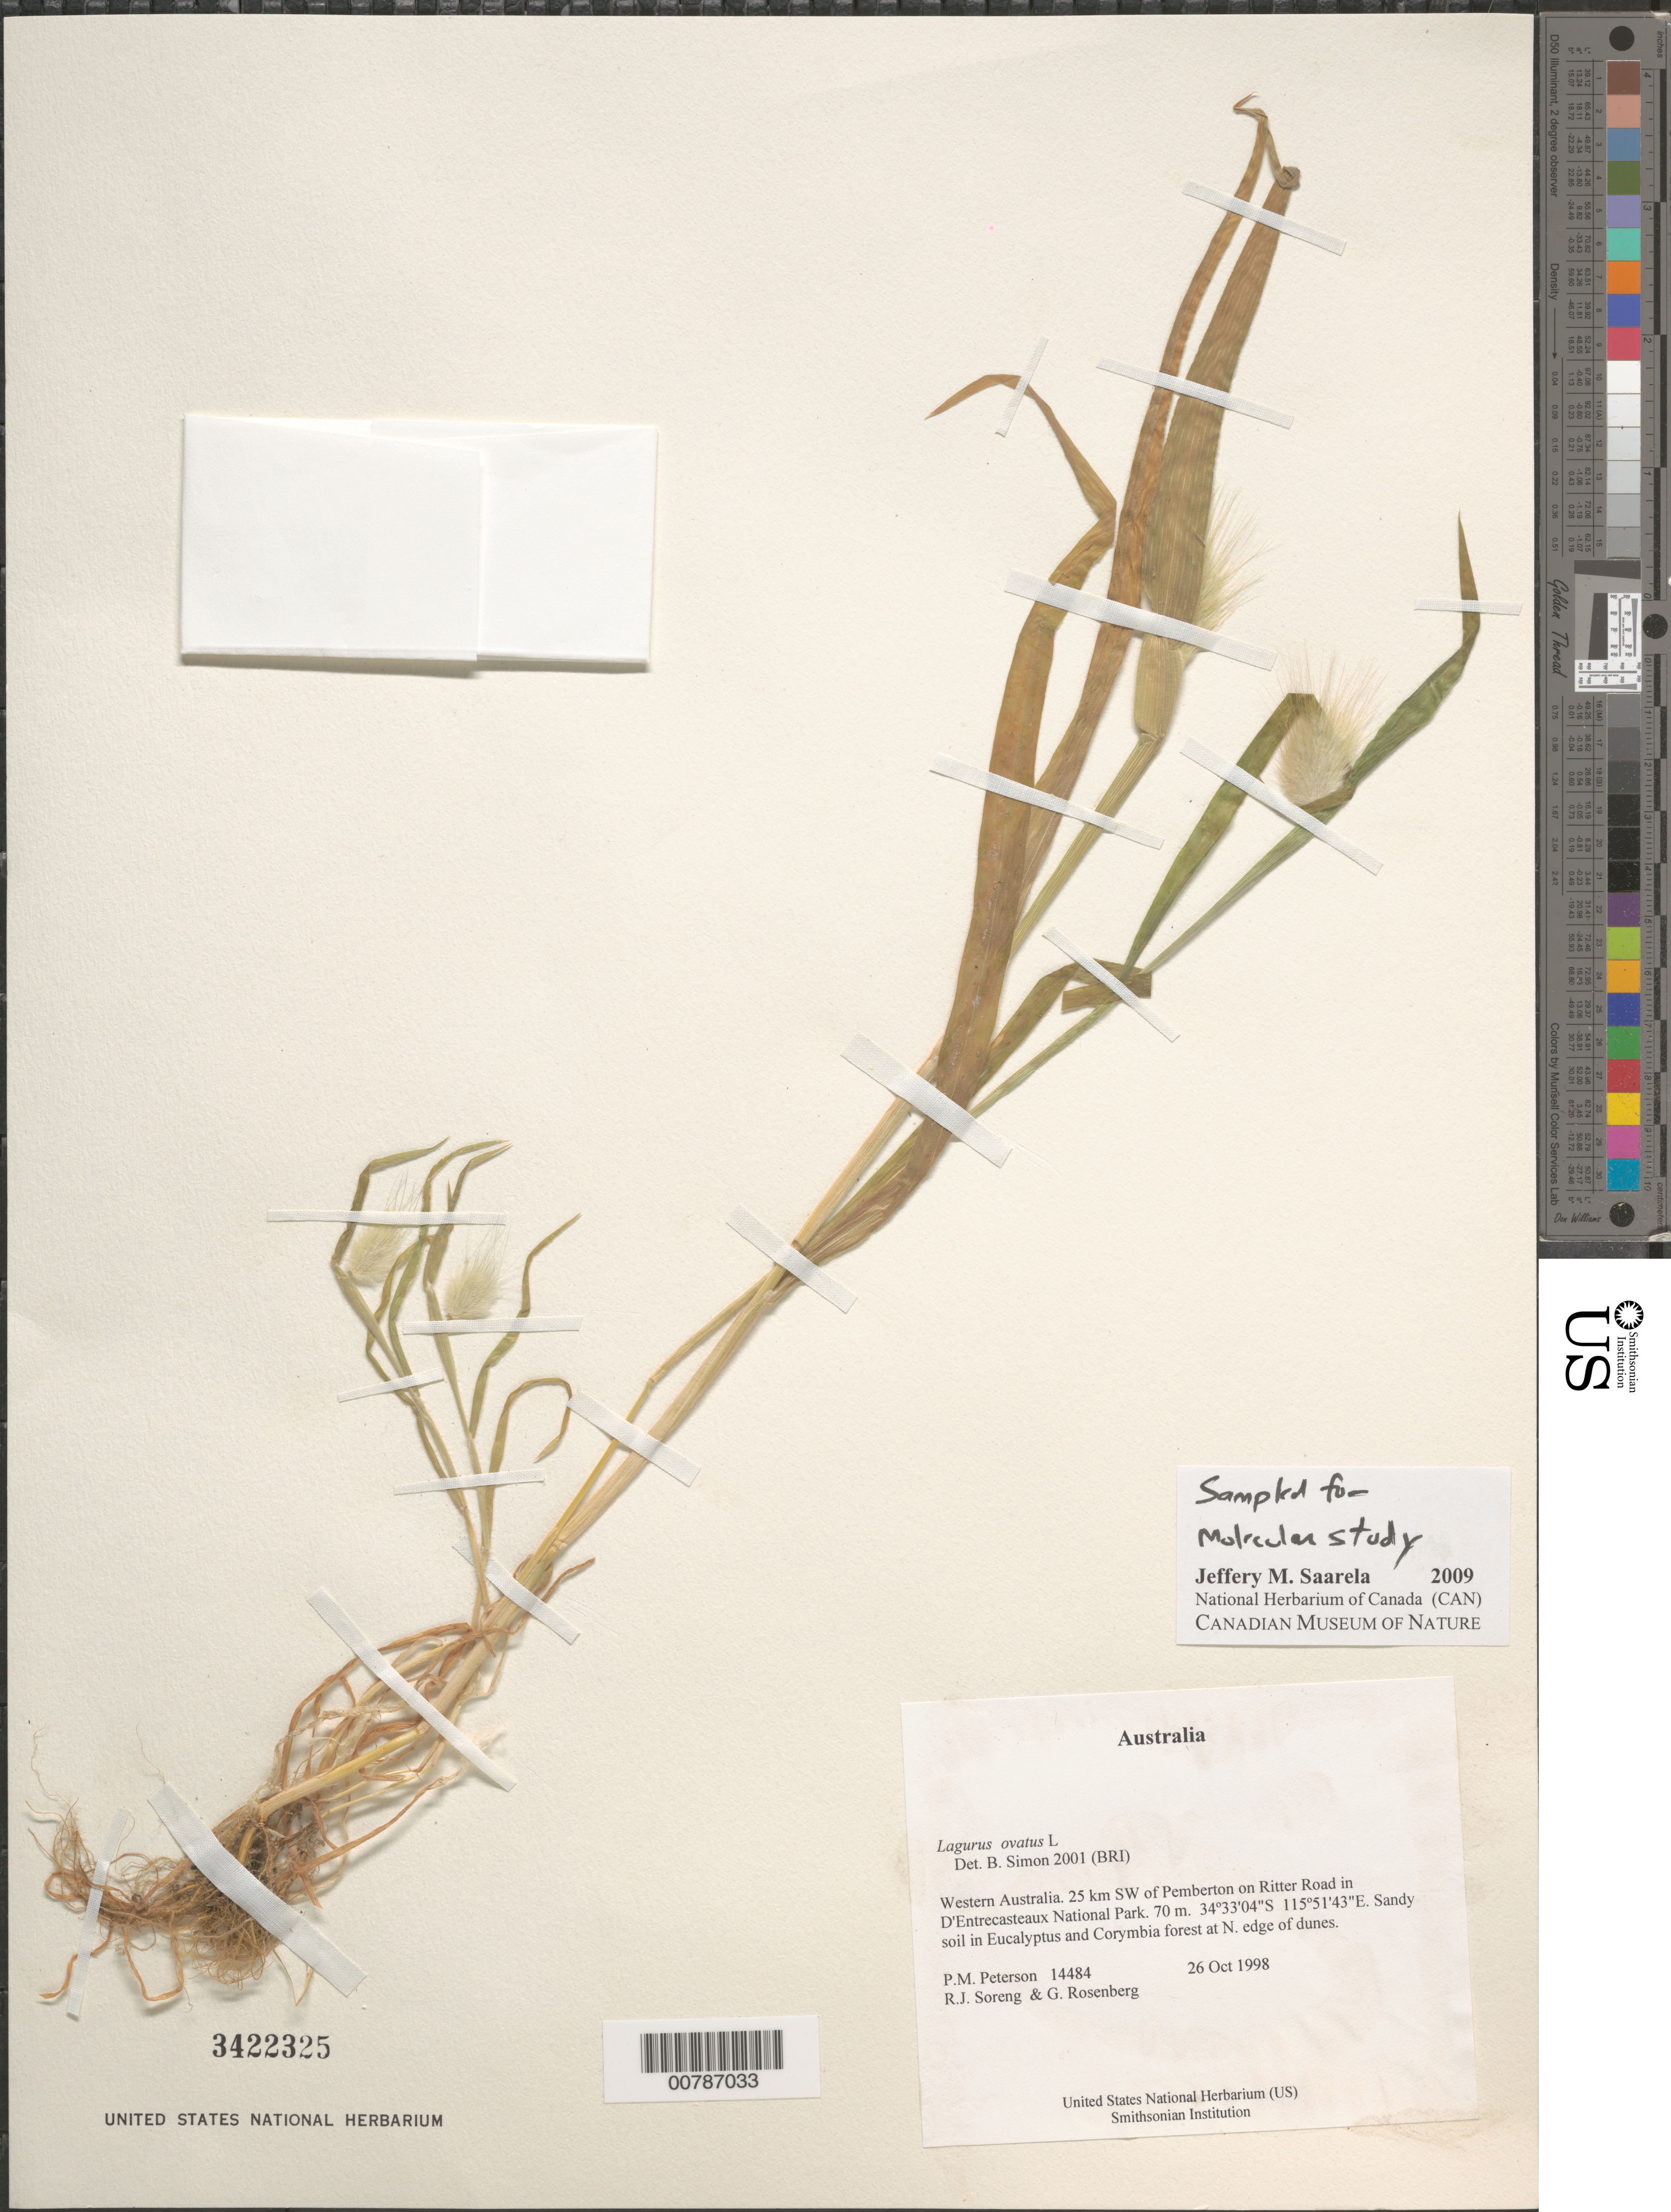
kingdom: Plantae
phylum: Tracheophyta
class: Liliopsida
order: Poales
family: Poaceae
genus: Lagurus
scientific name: Lagurus ovatus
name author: L.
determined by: Simon, B.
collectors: P. M. Peterson, R. J. Soreng & G. Rosenberg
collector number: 14484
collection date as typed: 26 Oct 1998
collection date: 1998-10-26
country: Australia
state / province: Western Australia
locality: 25 km SW of Pemberton on Ritter Road in D'Entrecasteaux National Park.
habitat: Sandy soil in Eucalyptus and Corymbia forest at N. edge of dunes.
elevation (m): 70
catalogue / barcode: US 3422325